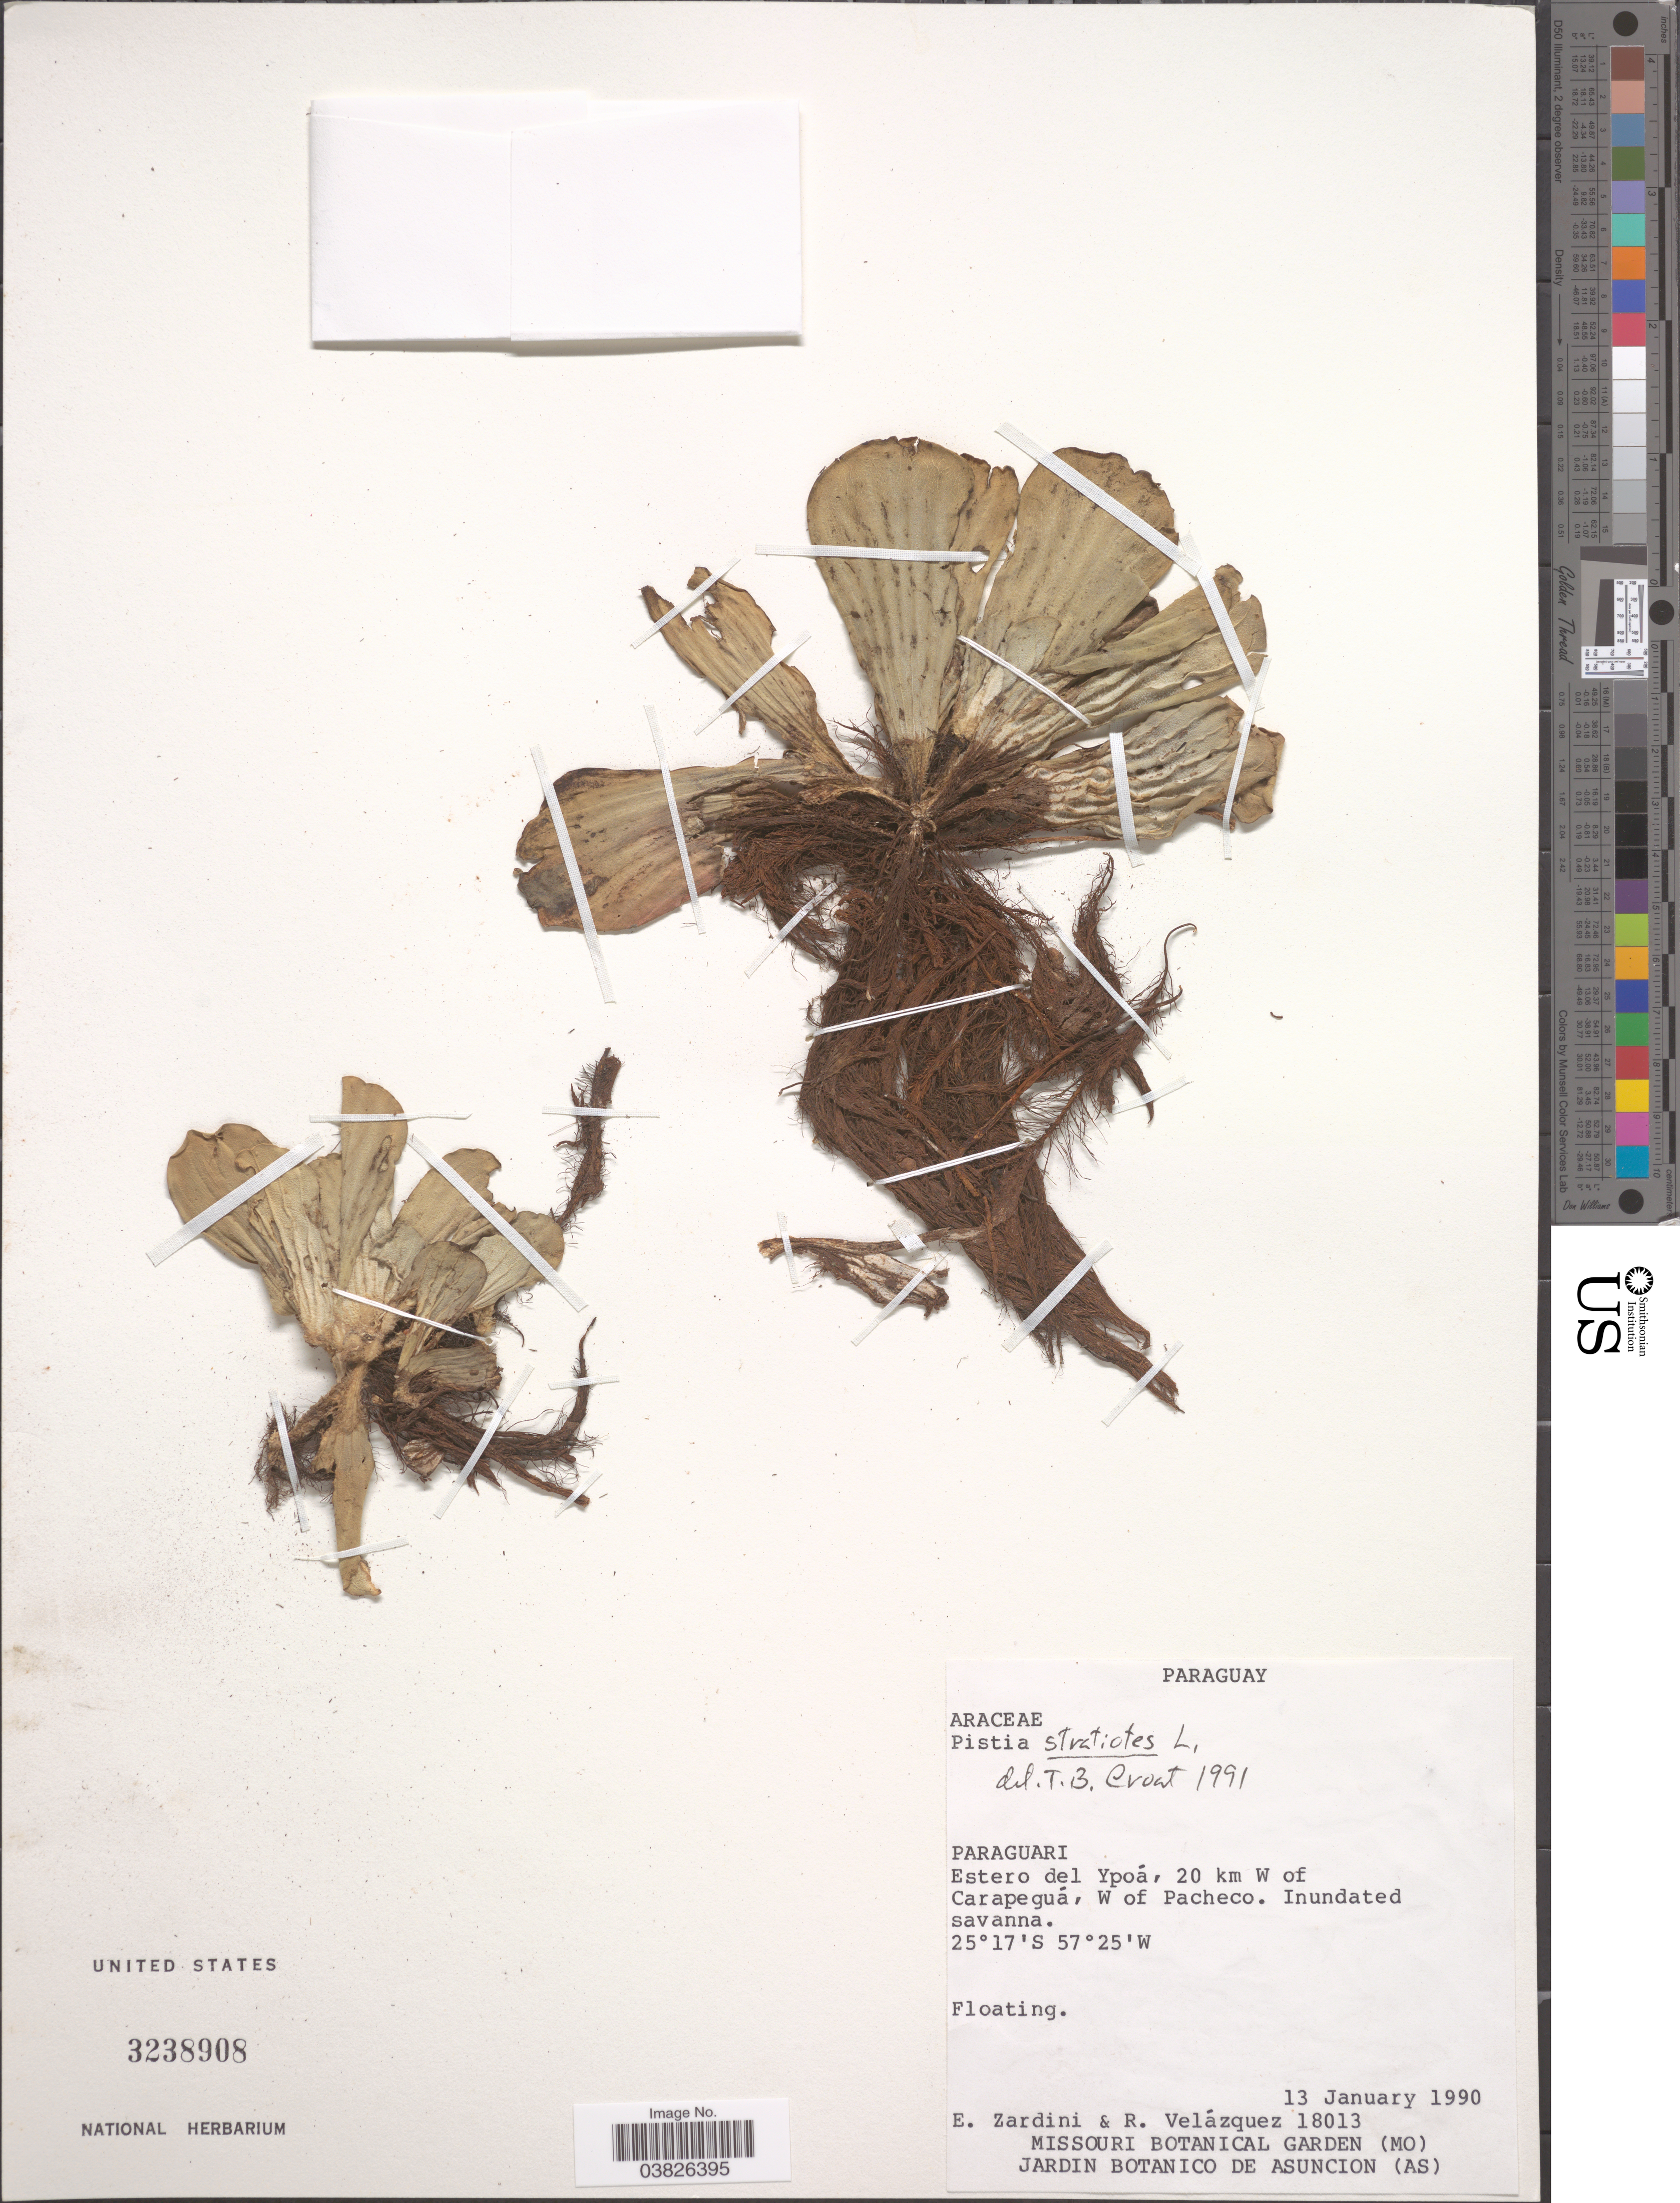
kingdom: Plantae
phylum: Tracheophyta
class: Liliopsida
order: Alismatales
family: Araceae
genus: Pistia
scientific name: Pistia stratiotes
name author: L.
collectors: E. Zardini & R. Velázquez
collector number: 18013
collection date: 1990-01-13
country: Paraguay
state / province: Paraguari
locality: Estero del Ypoá, 20 km W of Carapeguá, W of Pacheco.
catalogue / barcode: US 3238908